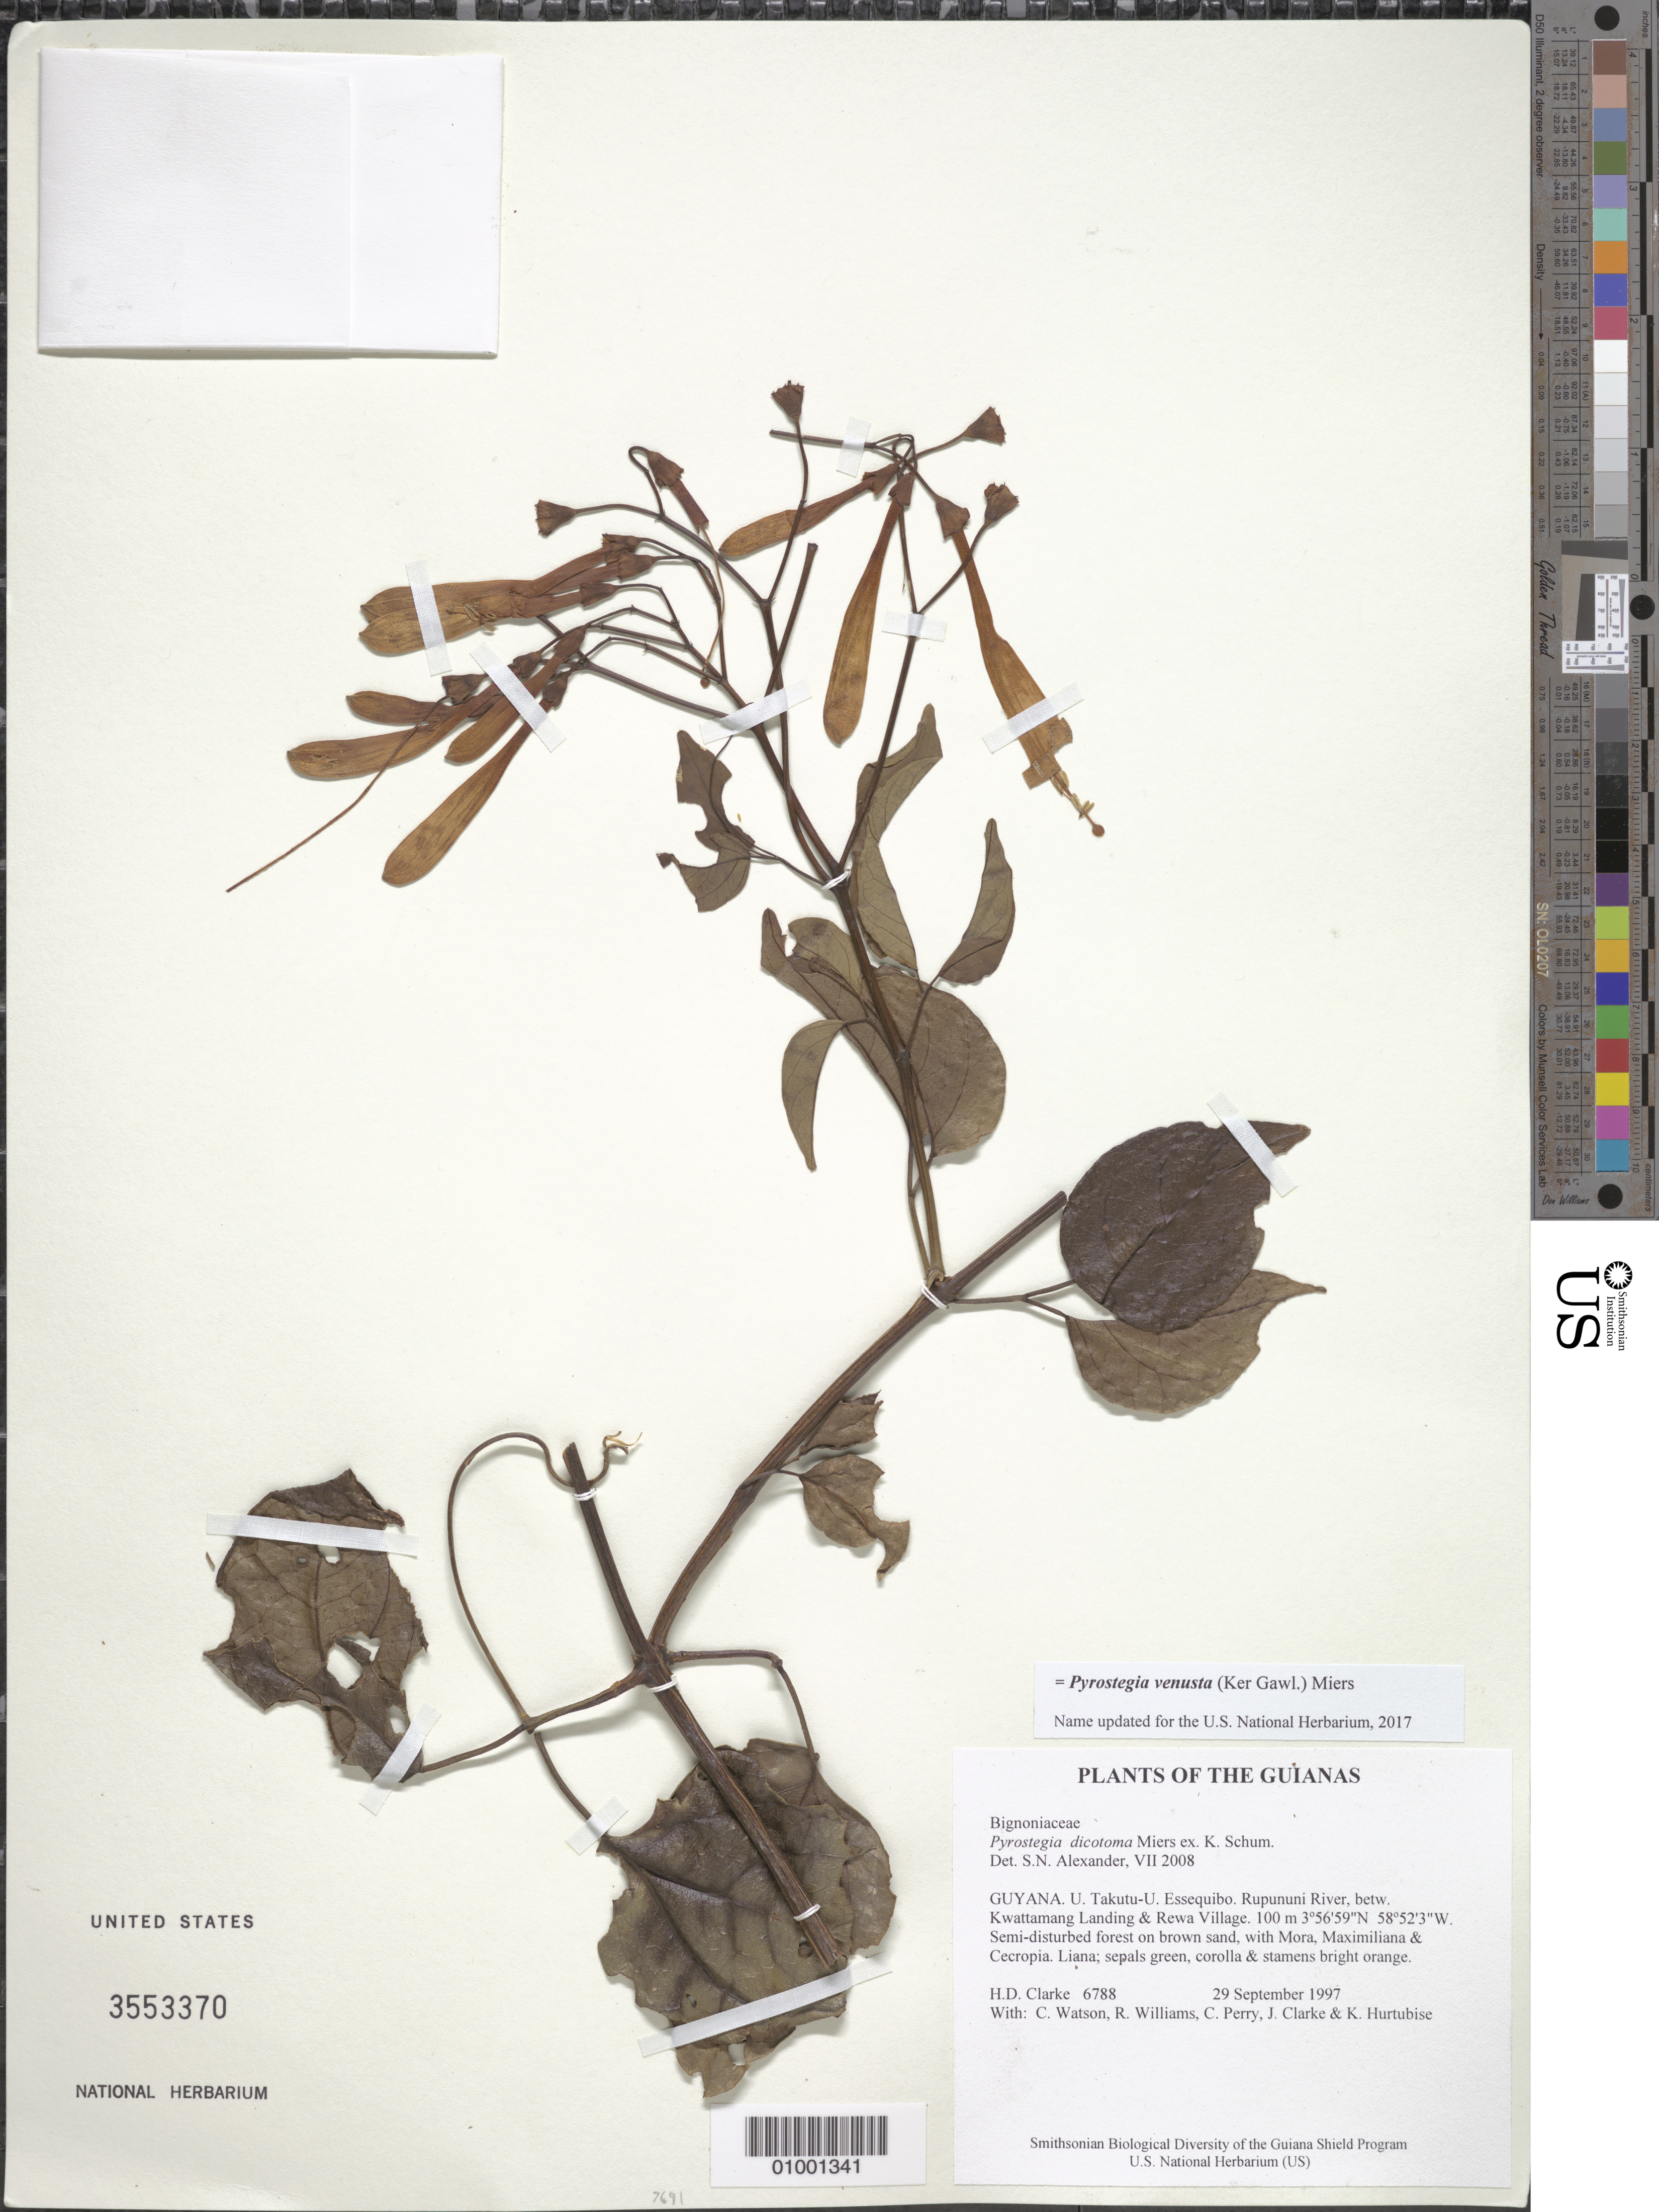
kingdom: Plantae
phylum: Tracheophyta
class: Magnoliopsida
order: Lamiales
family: Bignoniaceae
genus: Pyrostegia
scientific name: Pyrostegia venusta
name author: (Ker Gawl.) Miers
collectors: H. D. Clarke, C. Watson, R. Williams, C. Perry, J. Clarke & K. Hurtubise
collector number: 6788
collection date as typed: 29 September 1997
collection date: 1997-09-29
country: Guyana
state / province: U. Takutu-U. Essequibo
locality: Rupununi River, betw. Kwattamang Landing & Rewa Village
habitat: Semi-disturbed forest on brown sand, with Mora, Maximiliana & Cecropia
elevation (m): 100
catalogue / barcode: US 3553370